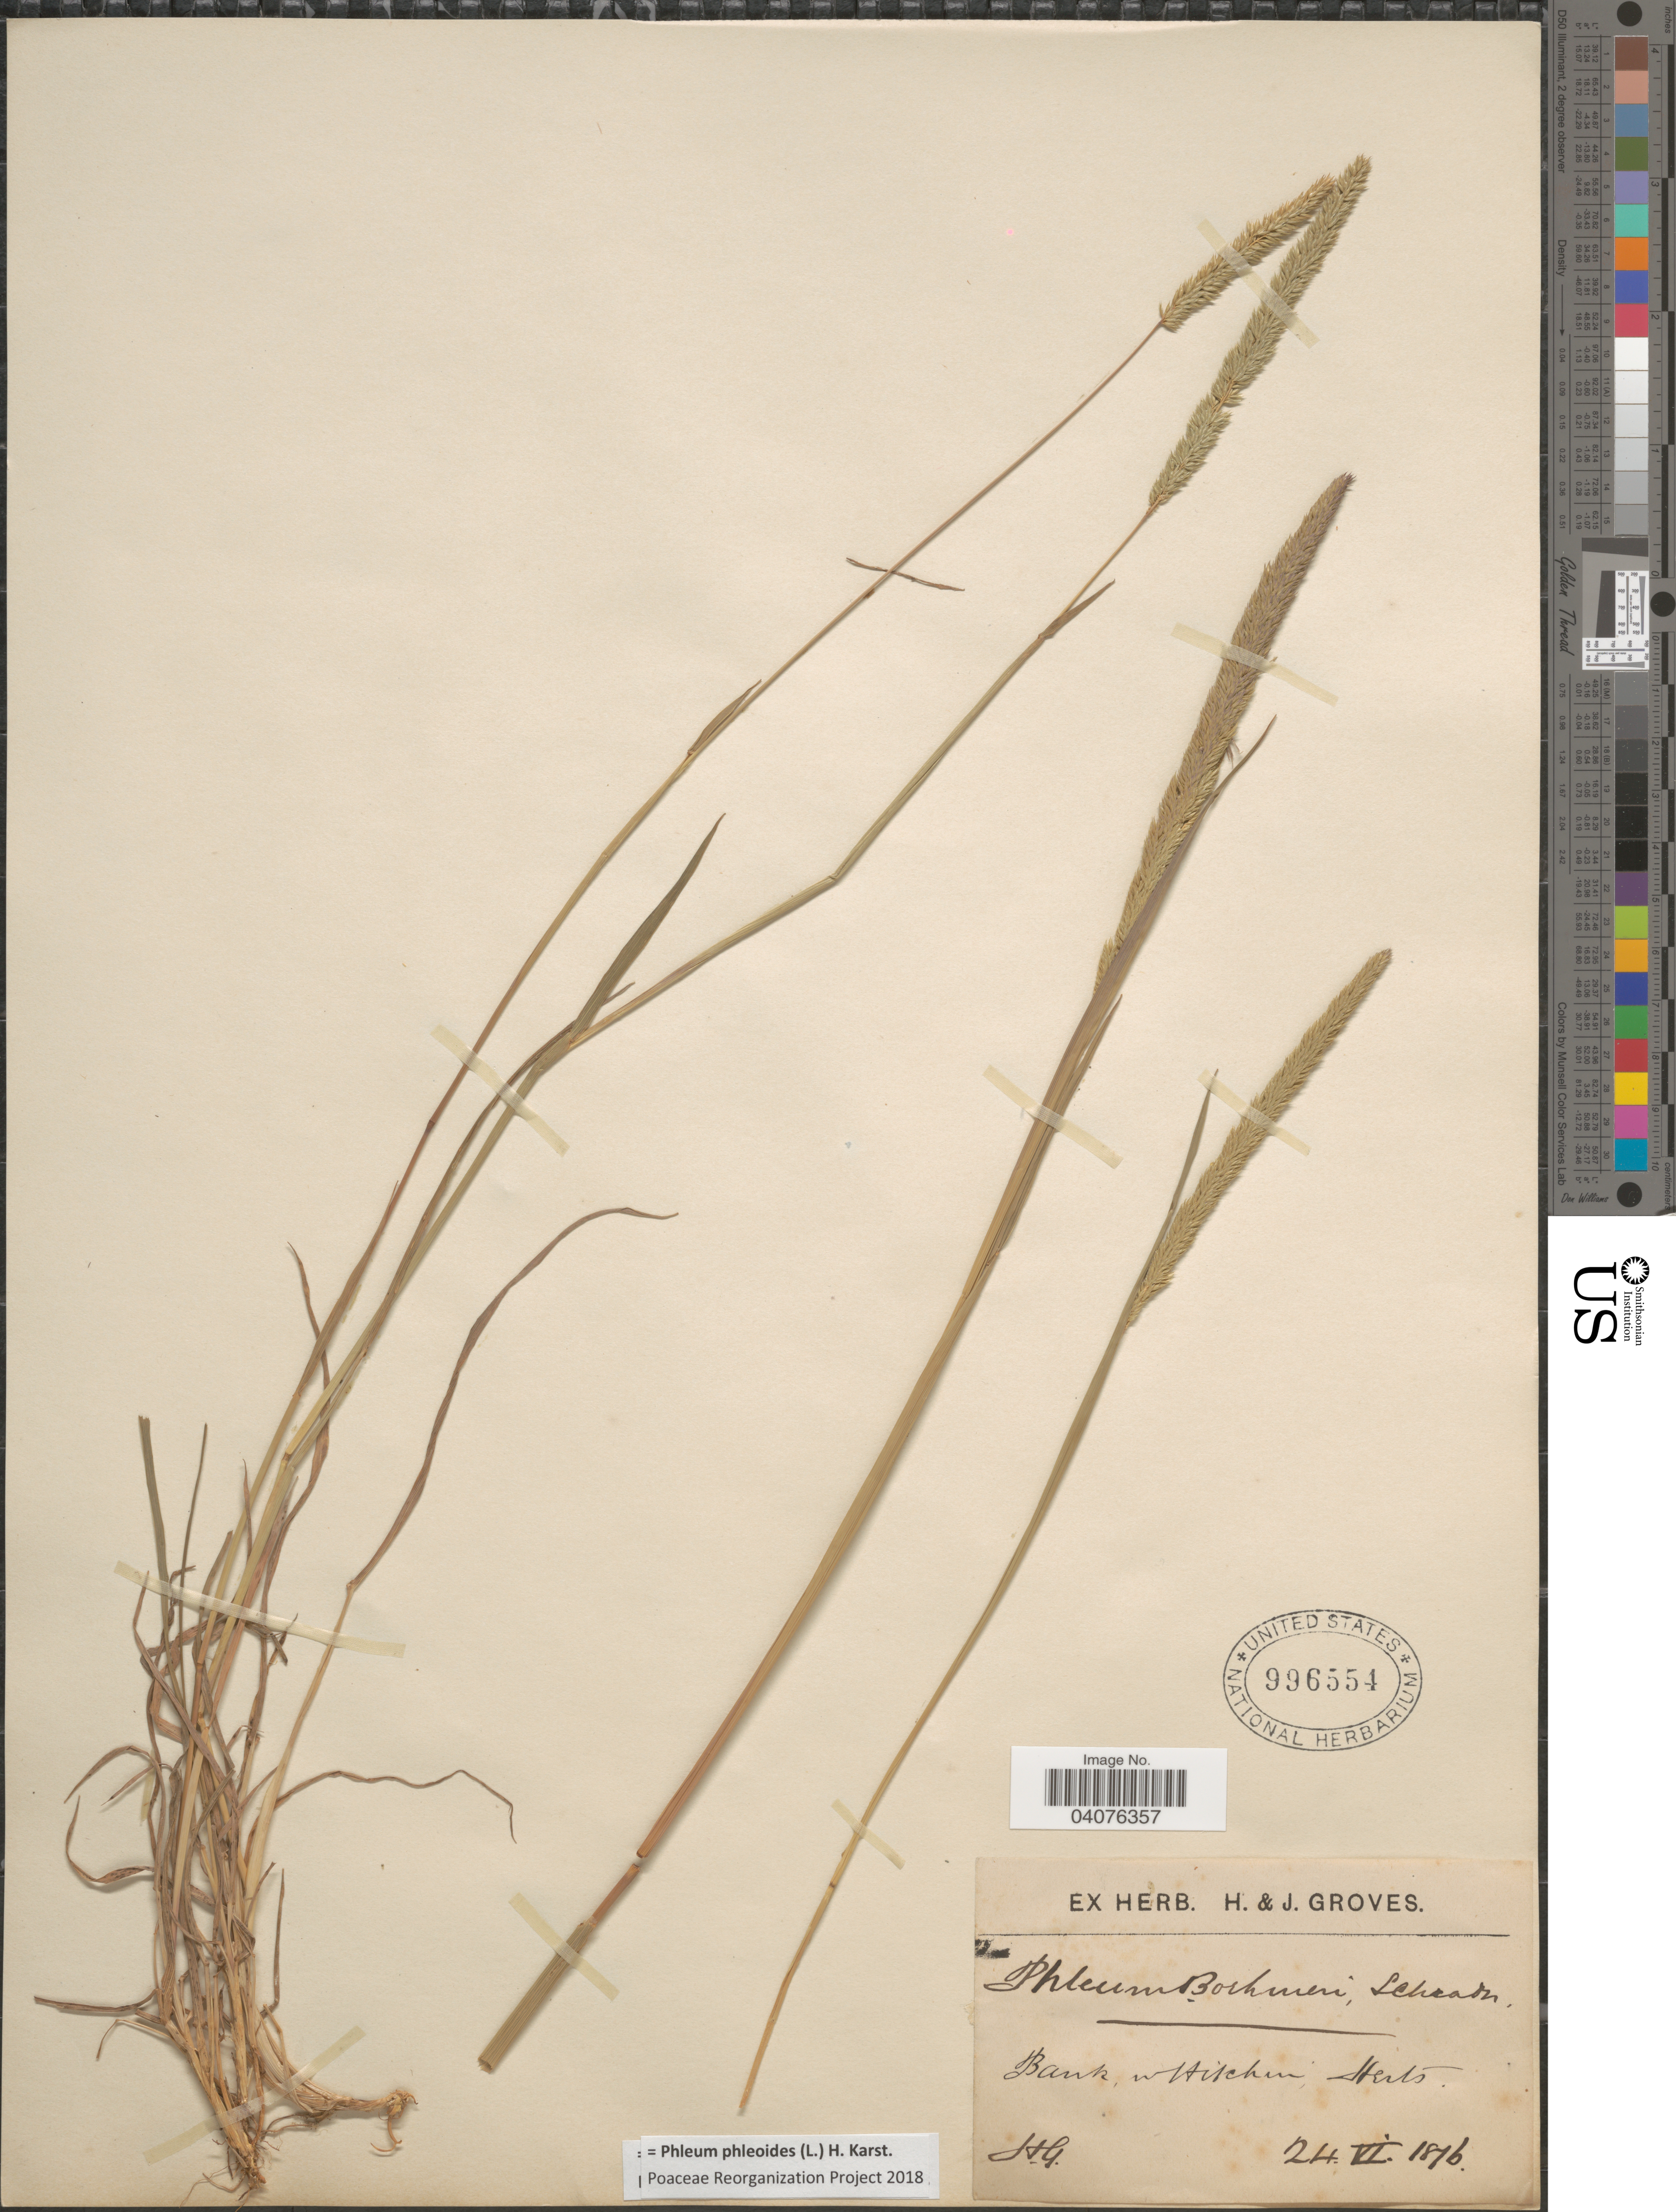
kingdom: Plantae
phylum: Tracheophyta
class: Liliopsida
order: Poales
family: Poaceae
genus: Phleum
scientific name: Phleum phleoides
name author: (L.) H. Karst.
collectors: H. Groves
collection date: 1876-06-24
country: United Kingdom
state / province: England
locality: Bank, Hischin Herts.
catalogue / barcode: US 996554